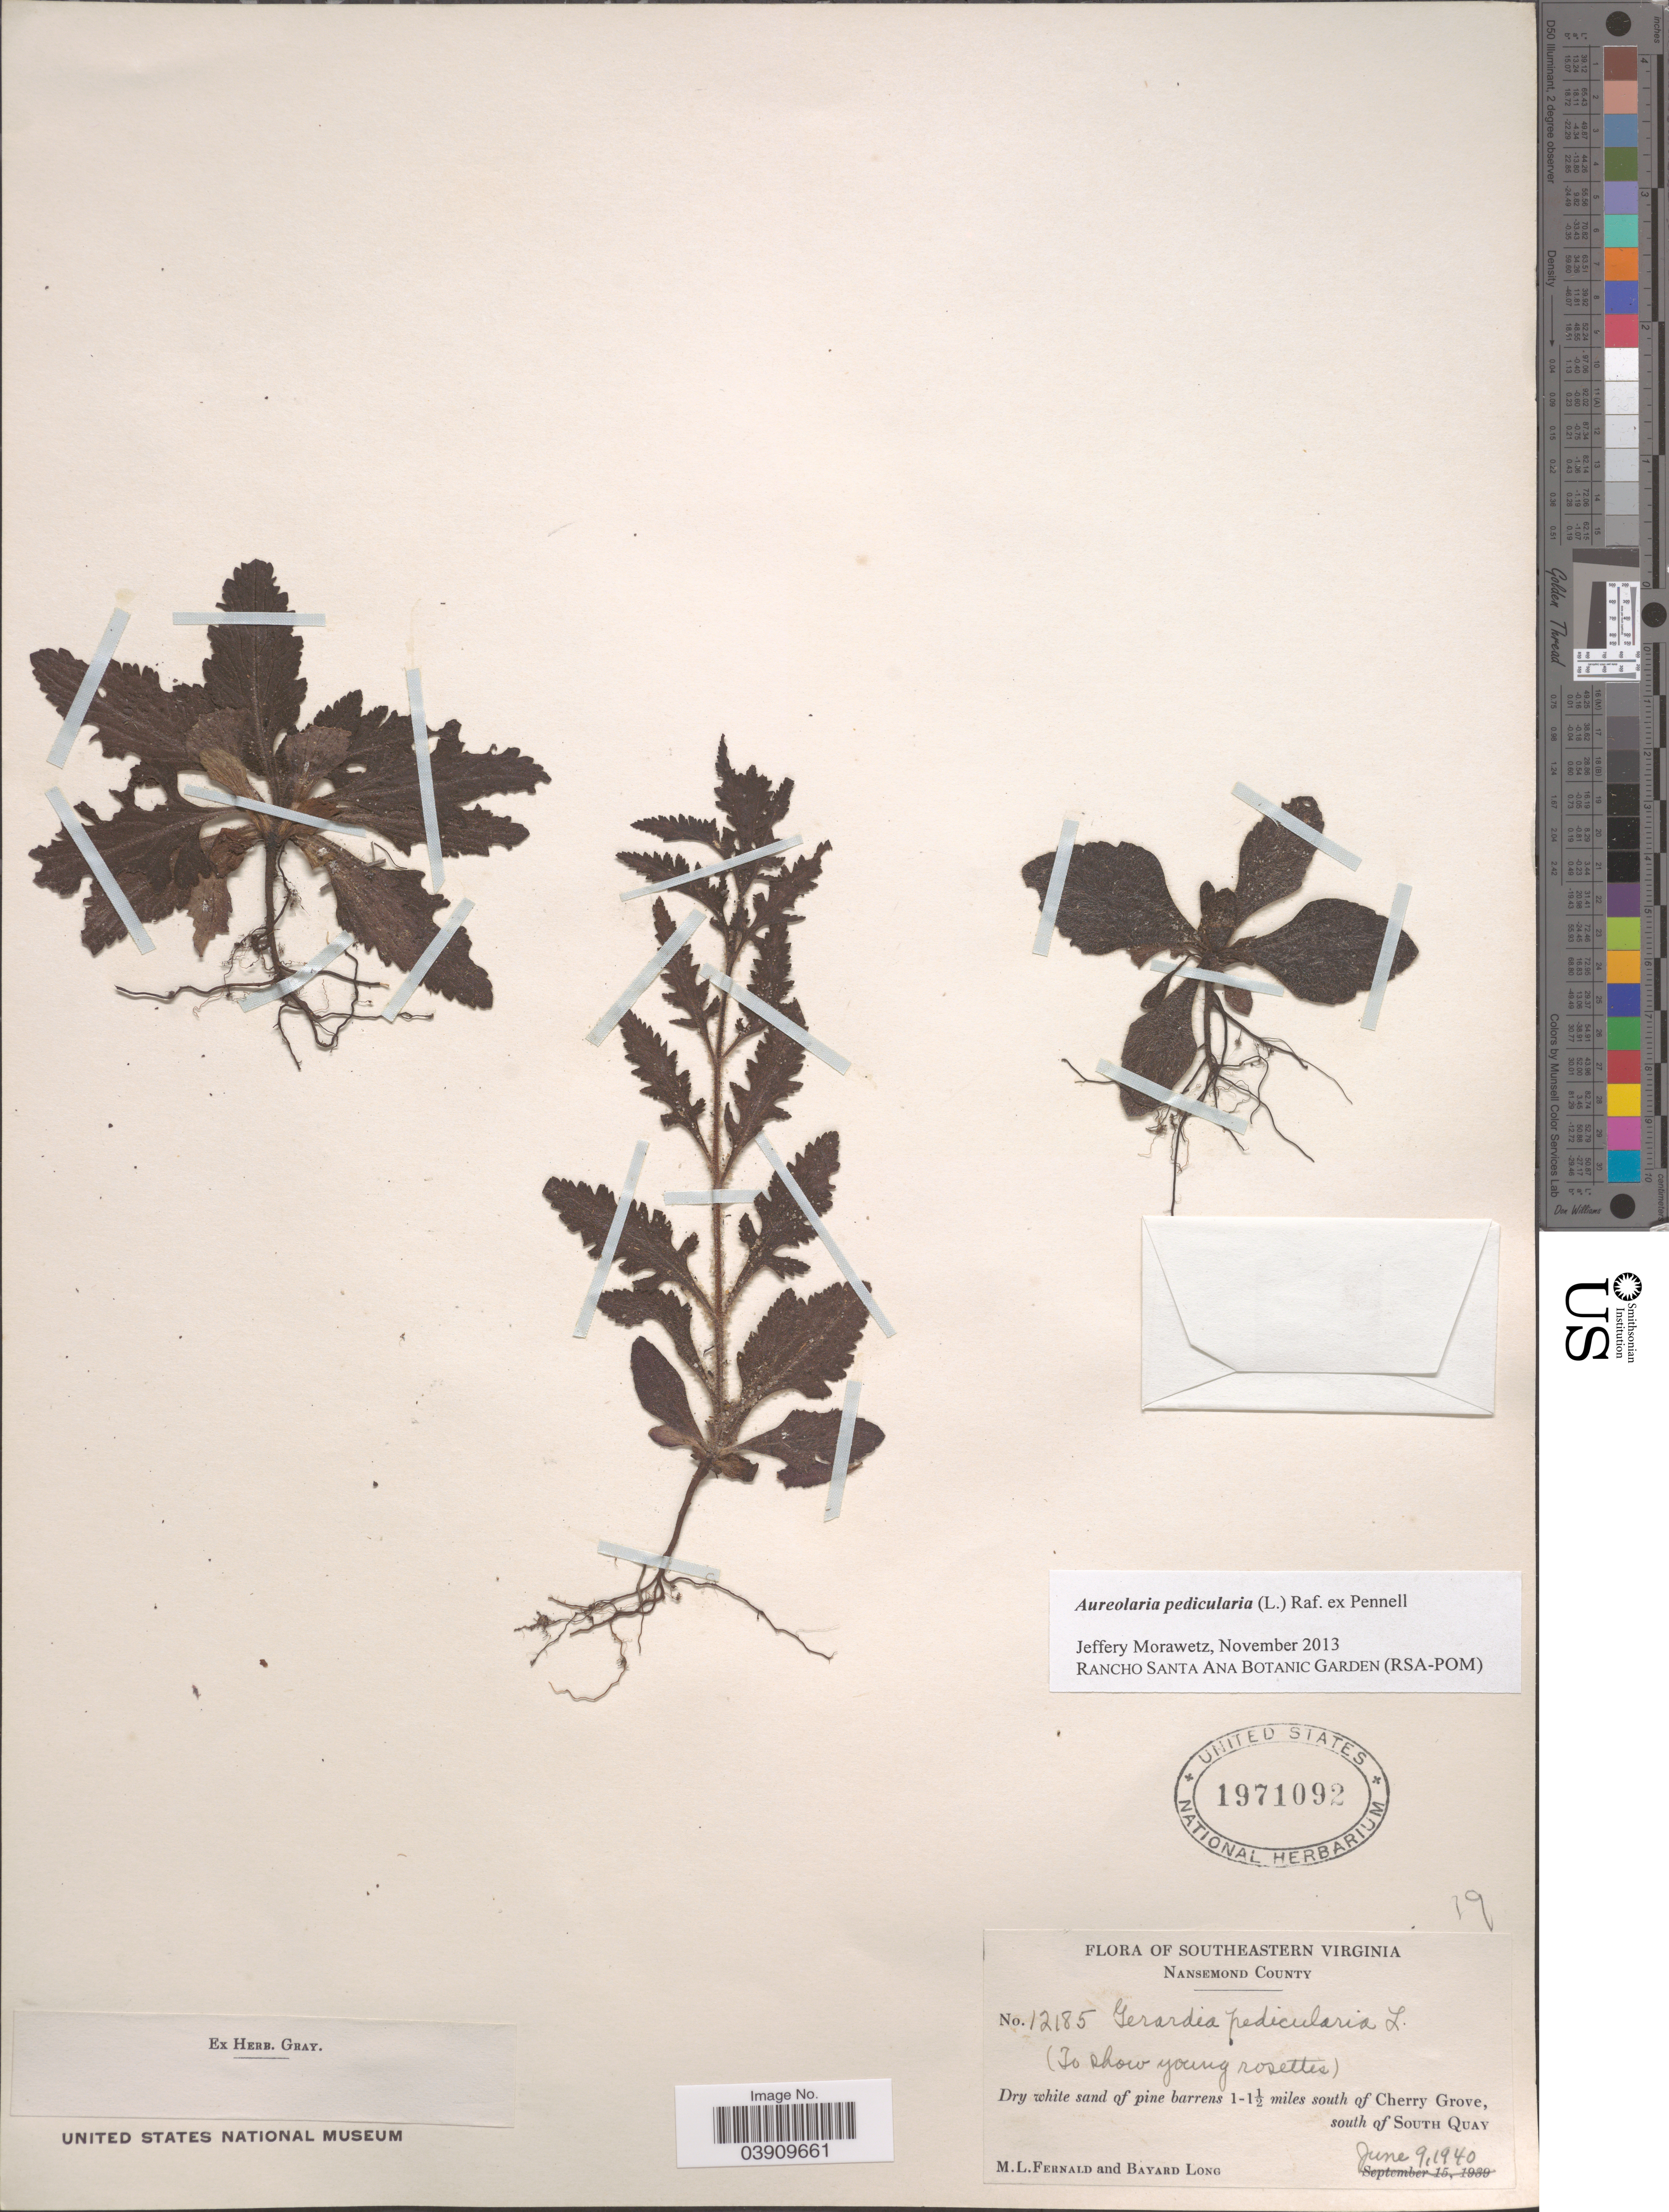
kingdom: Plantae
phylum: Tracheophyta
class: Magnoliopsida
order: Lamiales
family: Orobanchaceae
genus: Aureolaria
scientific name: Aureolaria pedicularia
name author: (L.) Raf. ex Farw.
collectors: M. L. Fernald & B. Long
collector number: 12185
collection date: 1940-06-09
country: United States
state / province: Virginia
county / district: City of Suffolk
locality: Southeastern Virginia. Nansemond County. 1-1½ miles south of Cherry Grove, south of South Quay.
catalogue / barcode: US 1971092